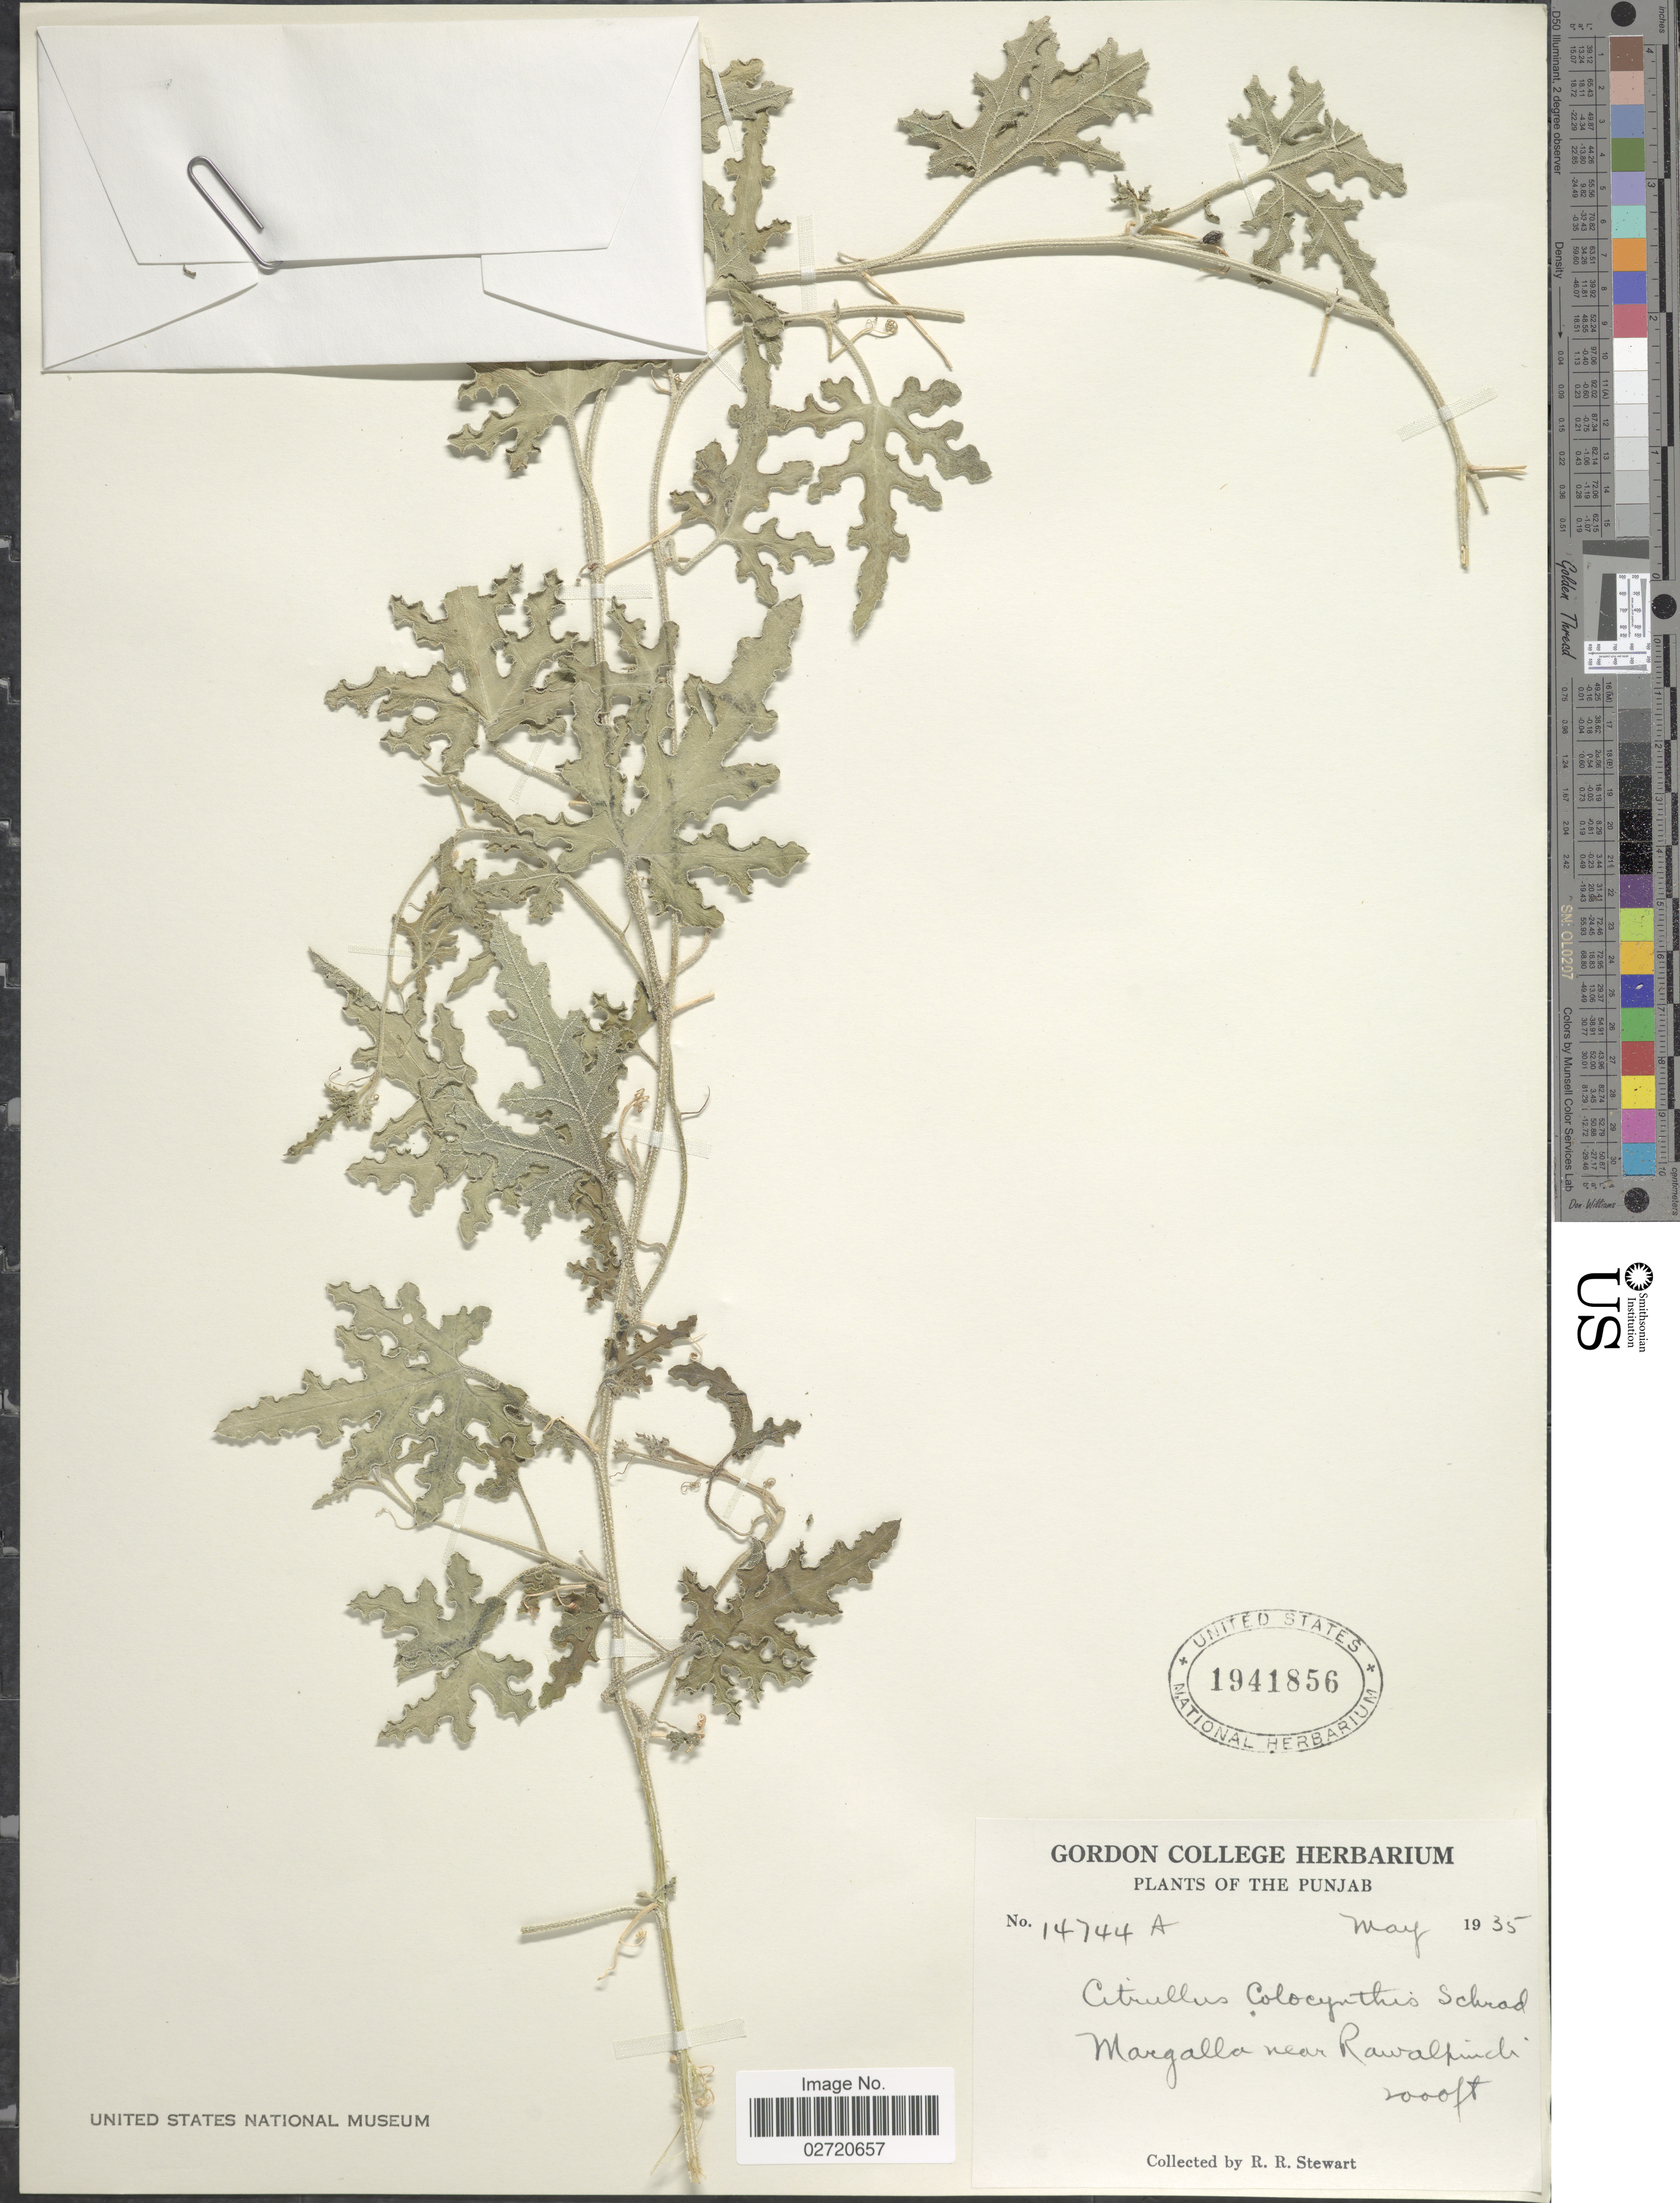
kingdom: Plantae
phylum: Tracheophyta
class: Magnoliopsida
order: Cucurbitales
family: Cucurbitaceae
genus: Citrullus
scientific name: Citrullus colocynthis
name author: (L.) Schrad.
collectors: R. R. Stewart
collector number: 14744 A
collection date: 1935-05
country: Pakistan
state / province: Punjab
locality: Margalla near Rawalpindi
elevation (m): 610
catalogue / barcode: US 1941856